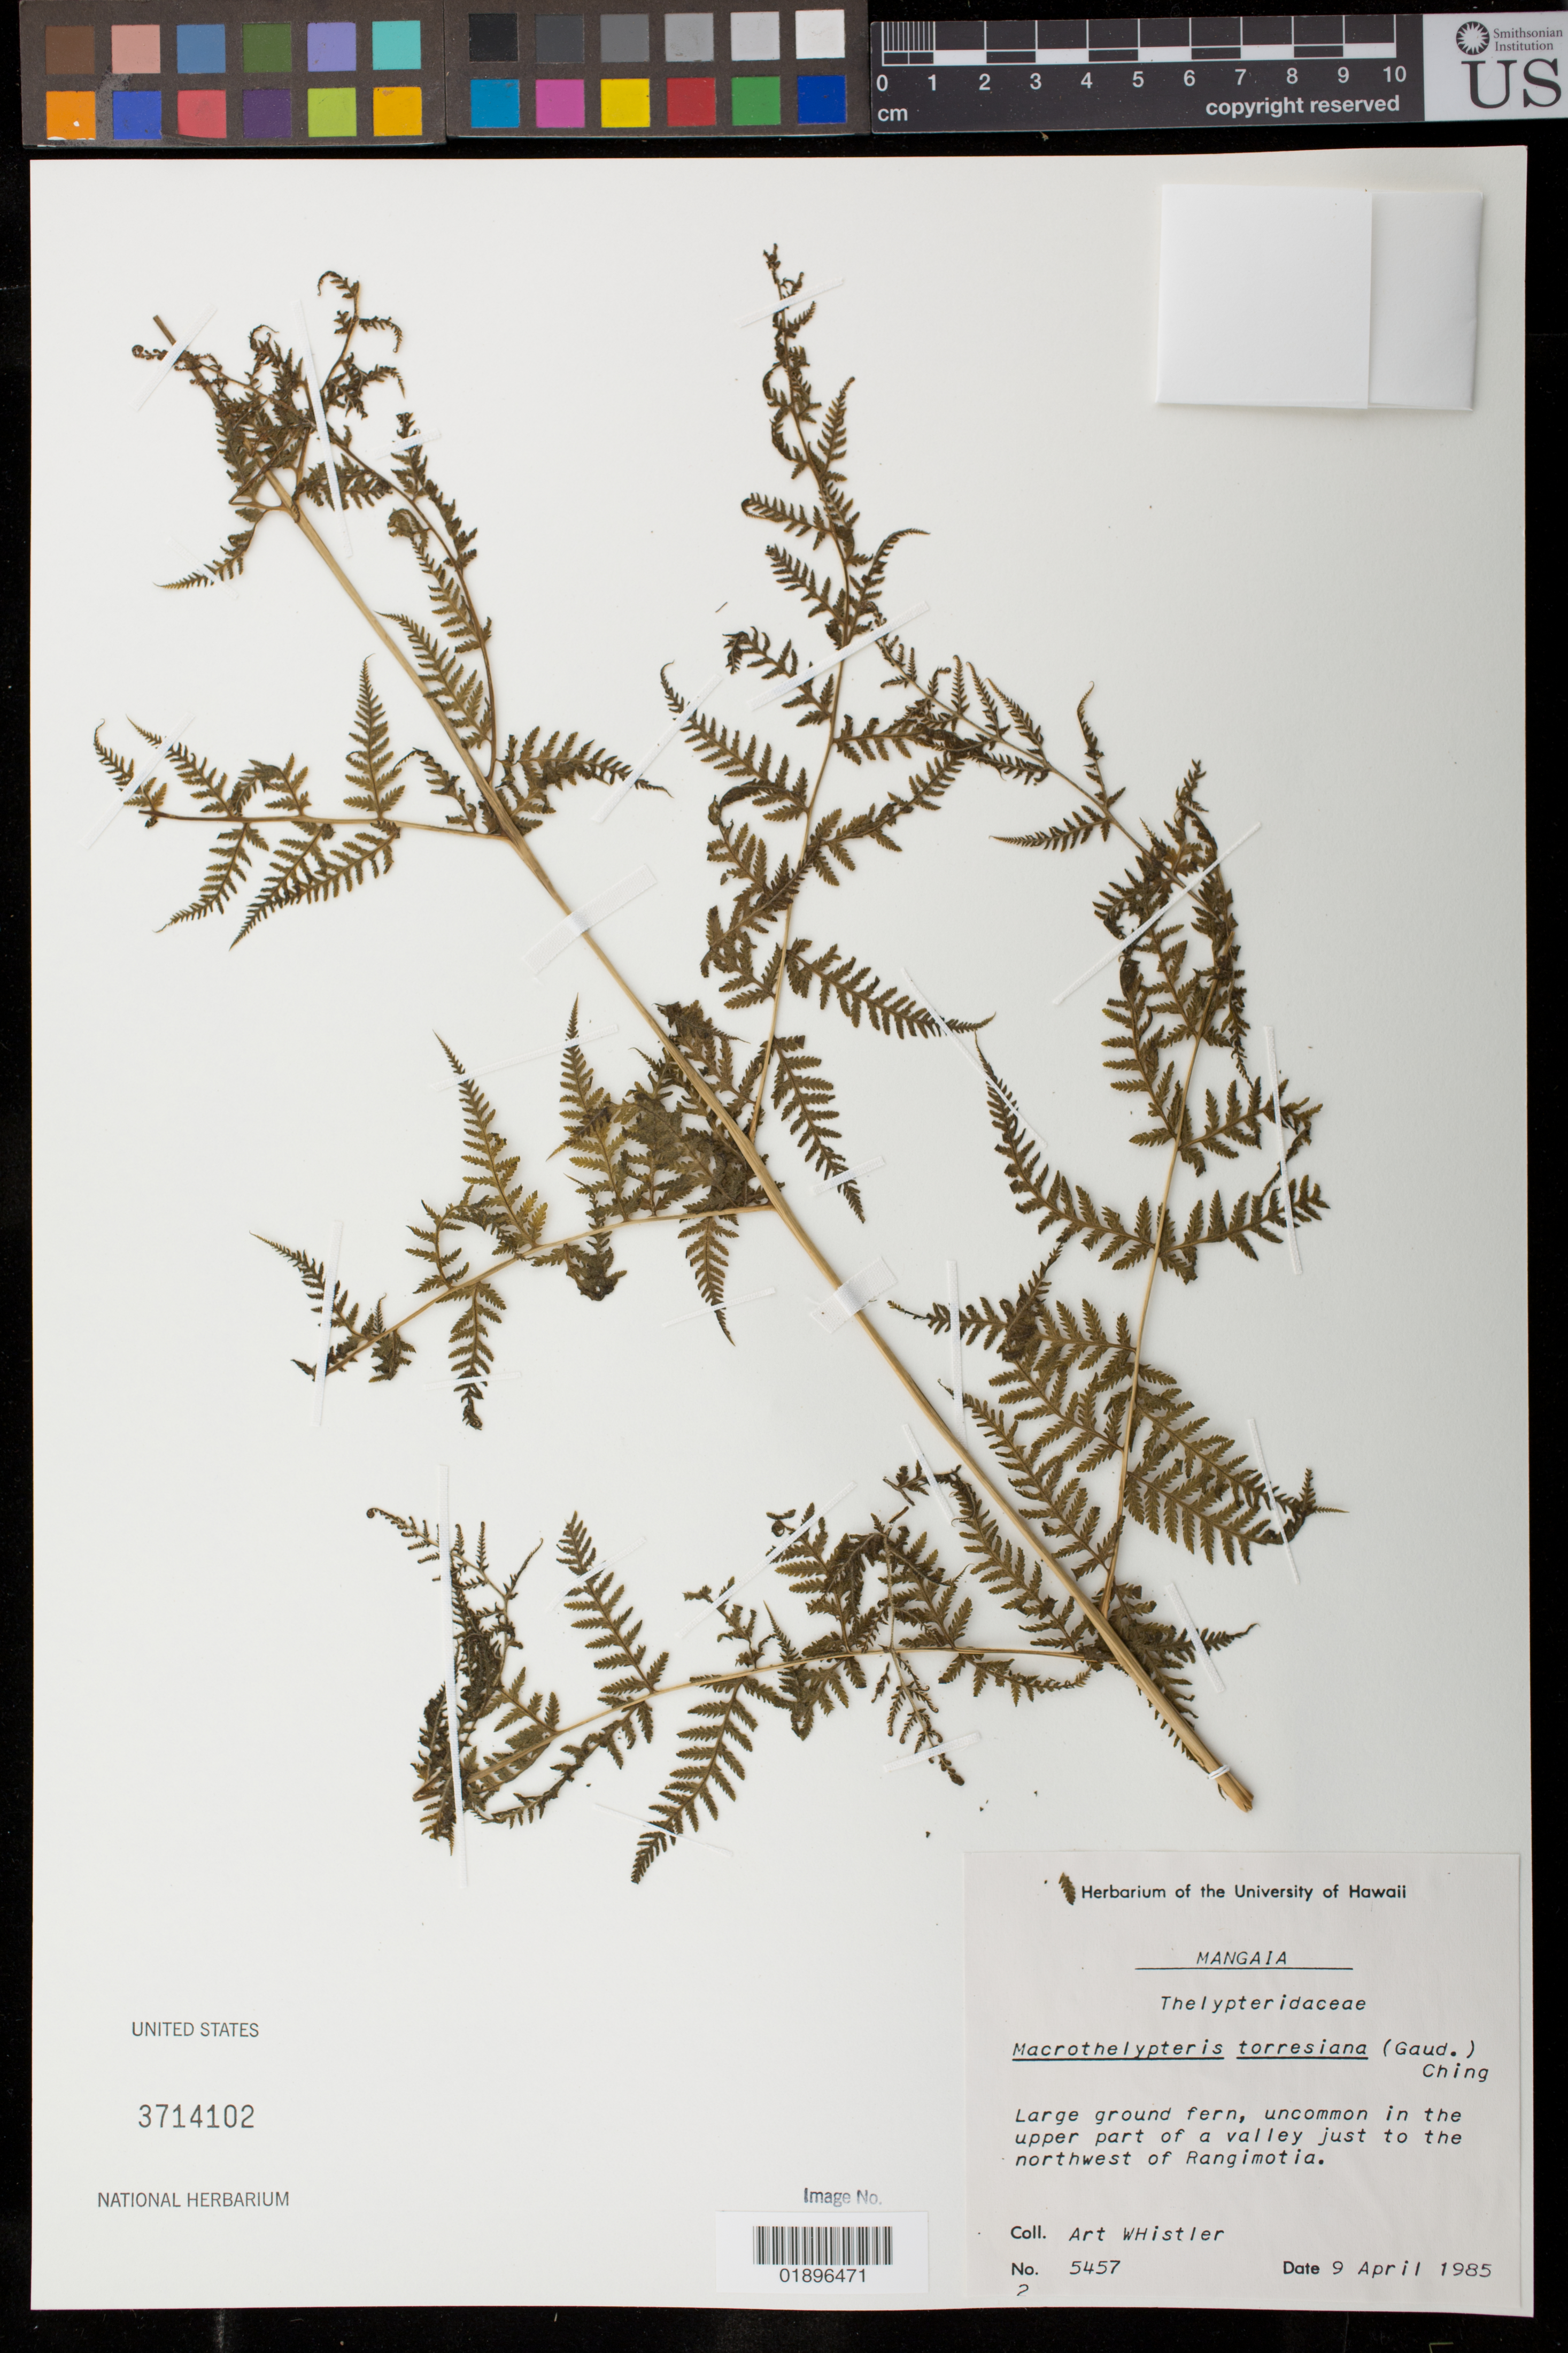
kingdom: Plantae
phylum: Tracheophyta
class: Polypodiopsida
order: Polypodiales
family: Thelypteridaceae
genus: Macrothelypteris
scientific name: Macrothelypteris torresiana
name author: (Gaudich.) Ching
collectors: A. Whistler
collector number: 5457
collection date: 1985-04-09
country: Cook Islands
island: Mangaia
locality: Upper part of the valley just to the northwest of Rangimotia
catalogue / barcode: US 3714102